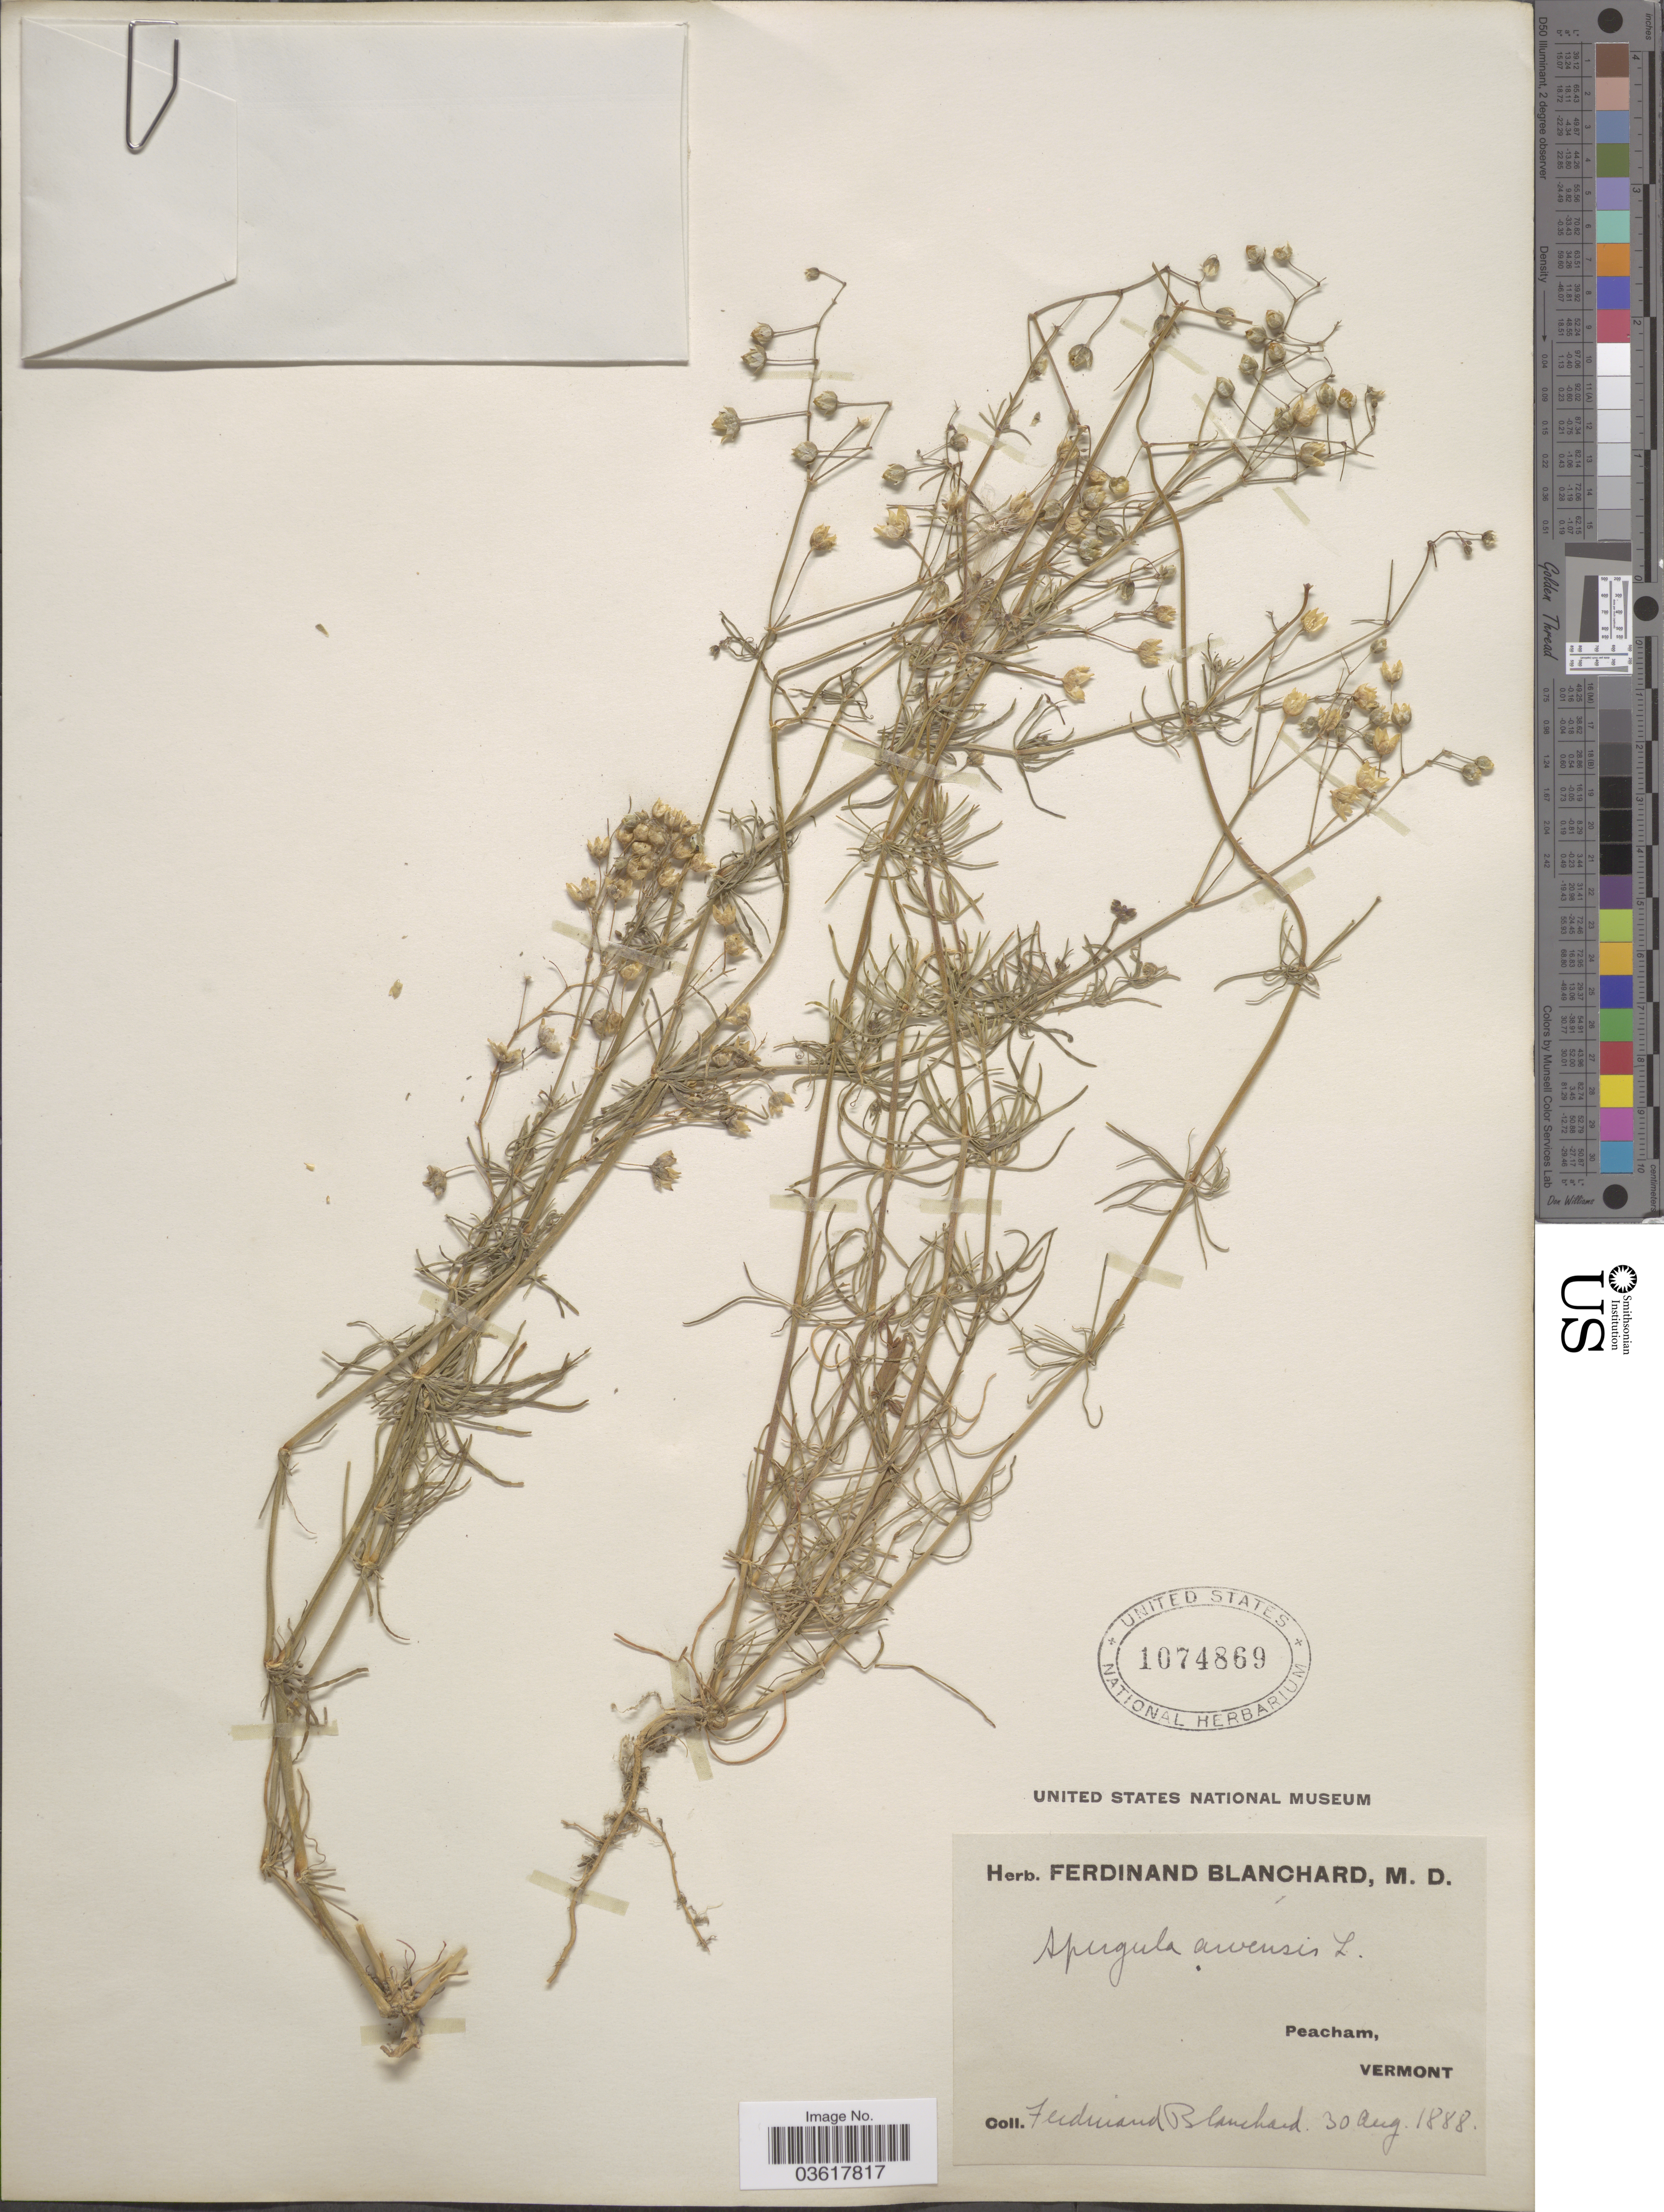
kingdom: Plantae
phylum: Tracheophyta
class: Magnoliopsida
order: Caryophyllales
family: Caryophyllaceae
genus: Spergula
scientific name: Spergula arvensis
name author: L.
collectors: F. Blanchard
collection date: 1888-08-30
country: United States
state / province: Vermont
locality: Peacham.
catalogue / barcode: US 1074869